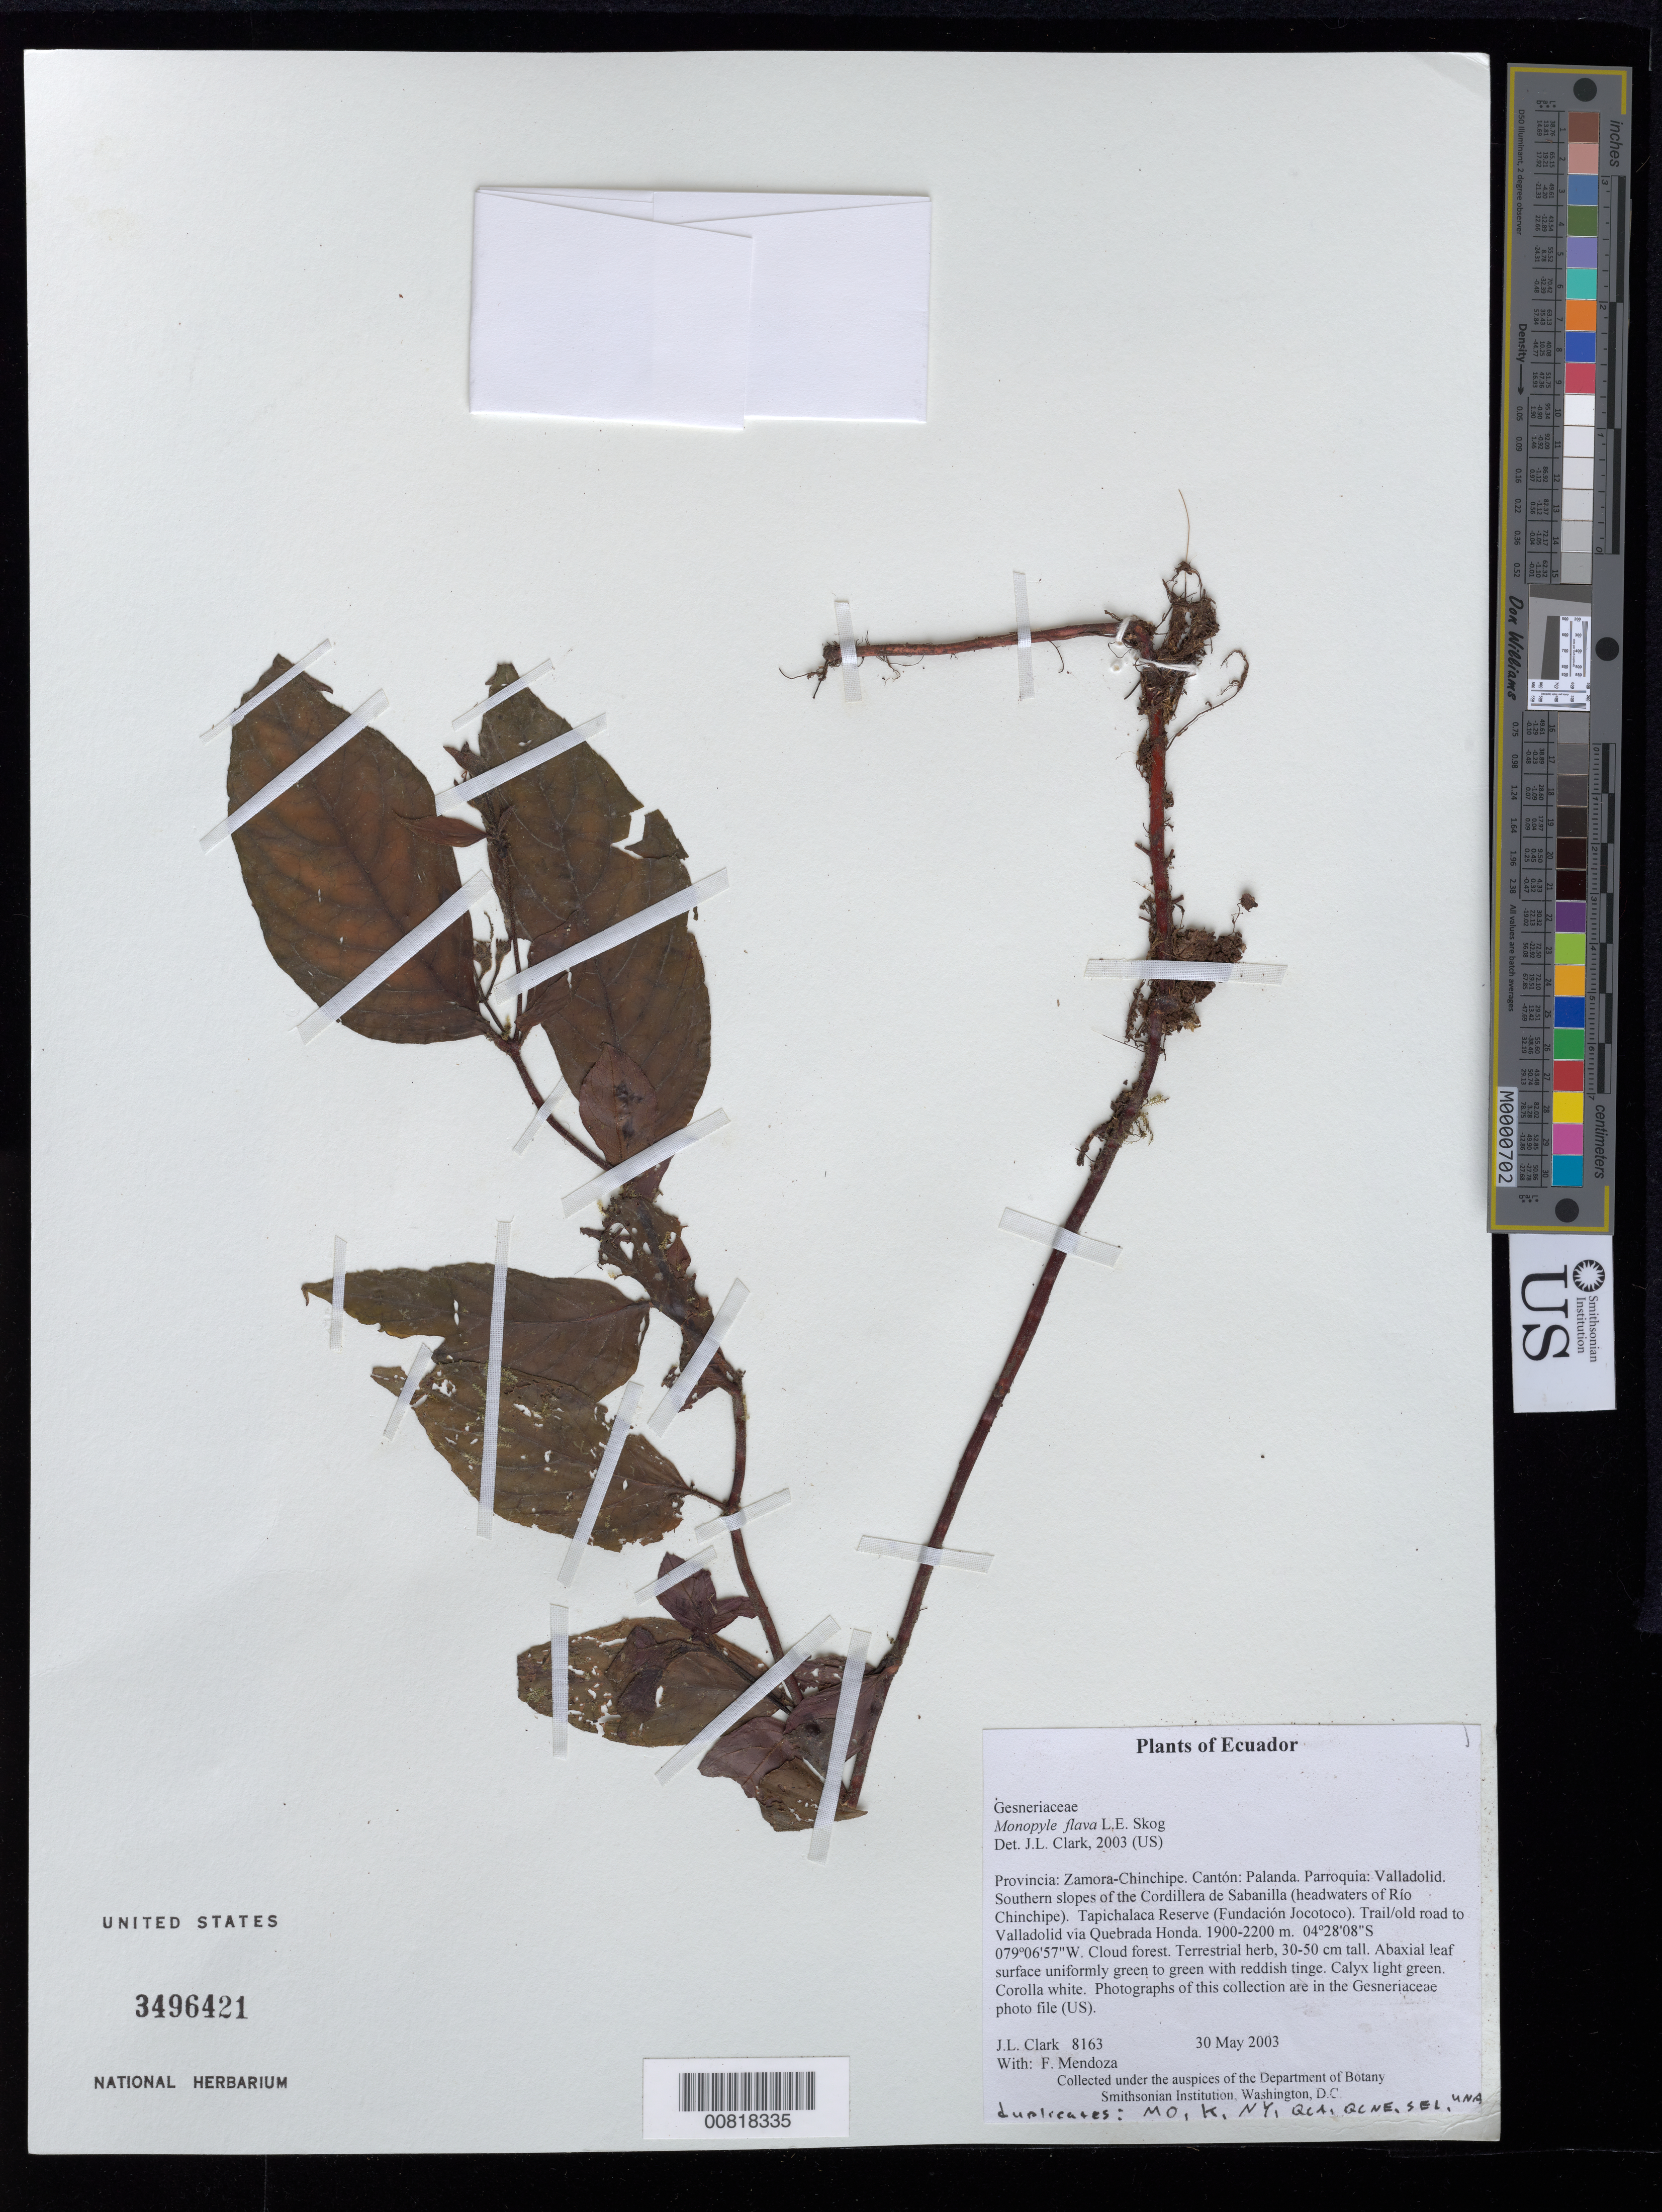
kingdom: Plantae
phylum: Tracheophyta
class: Magnoliopsida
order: Lamiales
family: Gesneriaceae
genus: Monopyle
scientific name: Monopyle flava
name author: L.E. Skog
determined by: Clark, J. L., (SEL), The Marie Selby Botanical Garden (UNITED STATES)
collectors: J. L. Clark & F. Mendoza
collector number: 8163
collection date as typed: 30 May 2003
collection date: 2003-05-30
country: Ecuador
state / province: Zamora-Chinchipe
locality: Palanda. Parroquia: Valladolid. Southern slopes of the Cordillera de Sabanilla (headwaters of Río Chinchipe). Tapichalaca Reserve (Fundación Jocotoco). Trail/old road to Valladolid via Quebrada Honda.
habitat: Cloud forest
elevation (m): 1900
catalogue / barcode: US 3496421